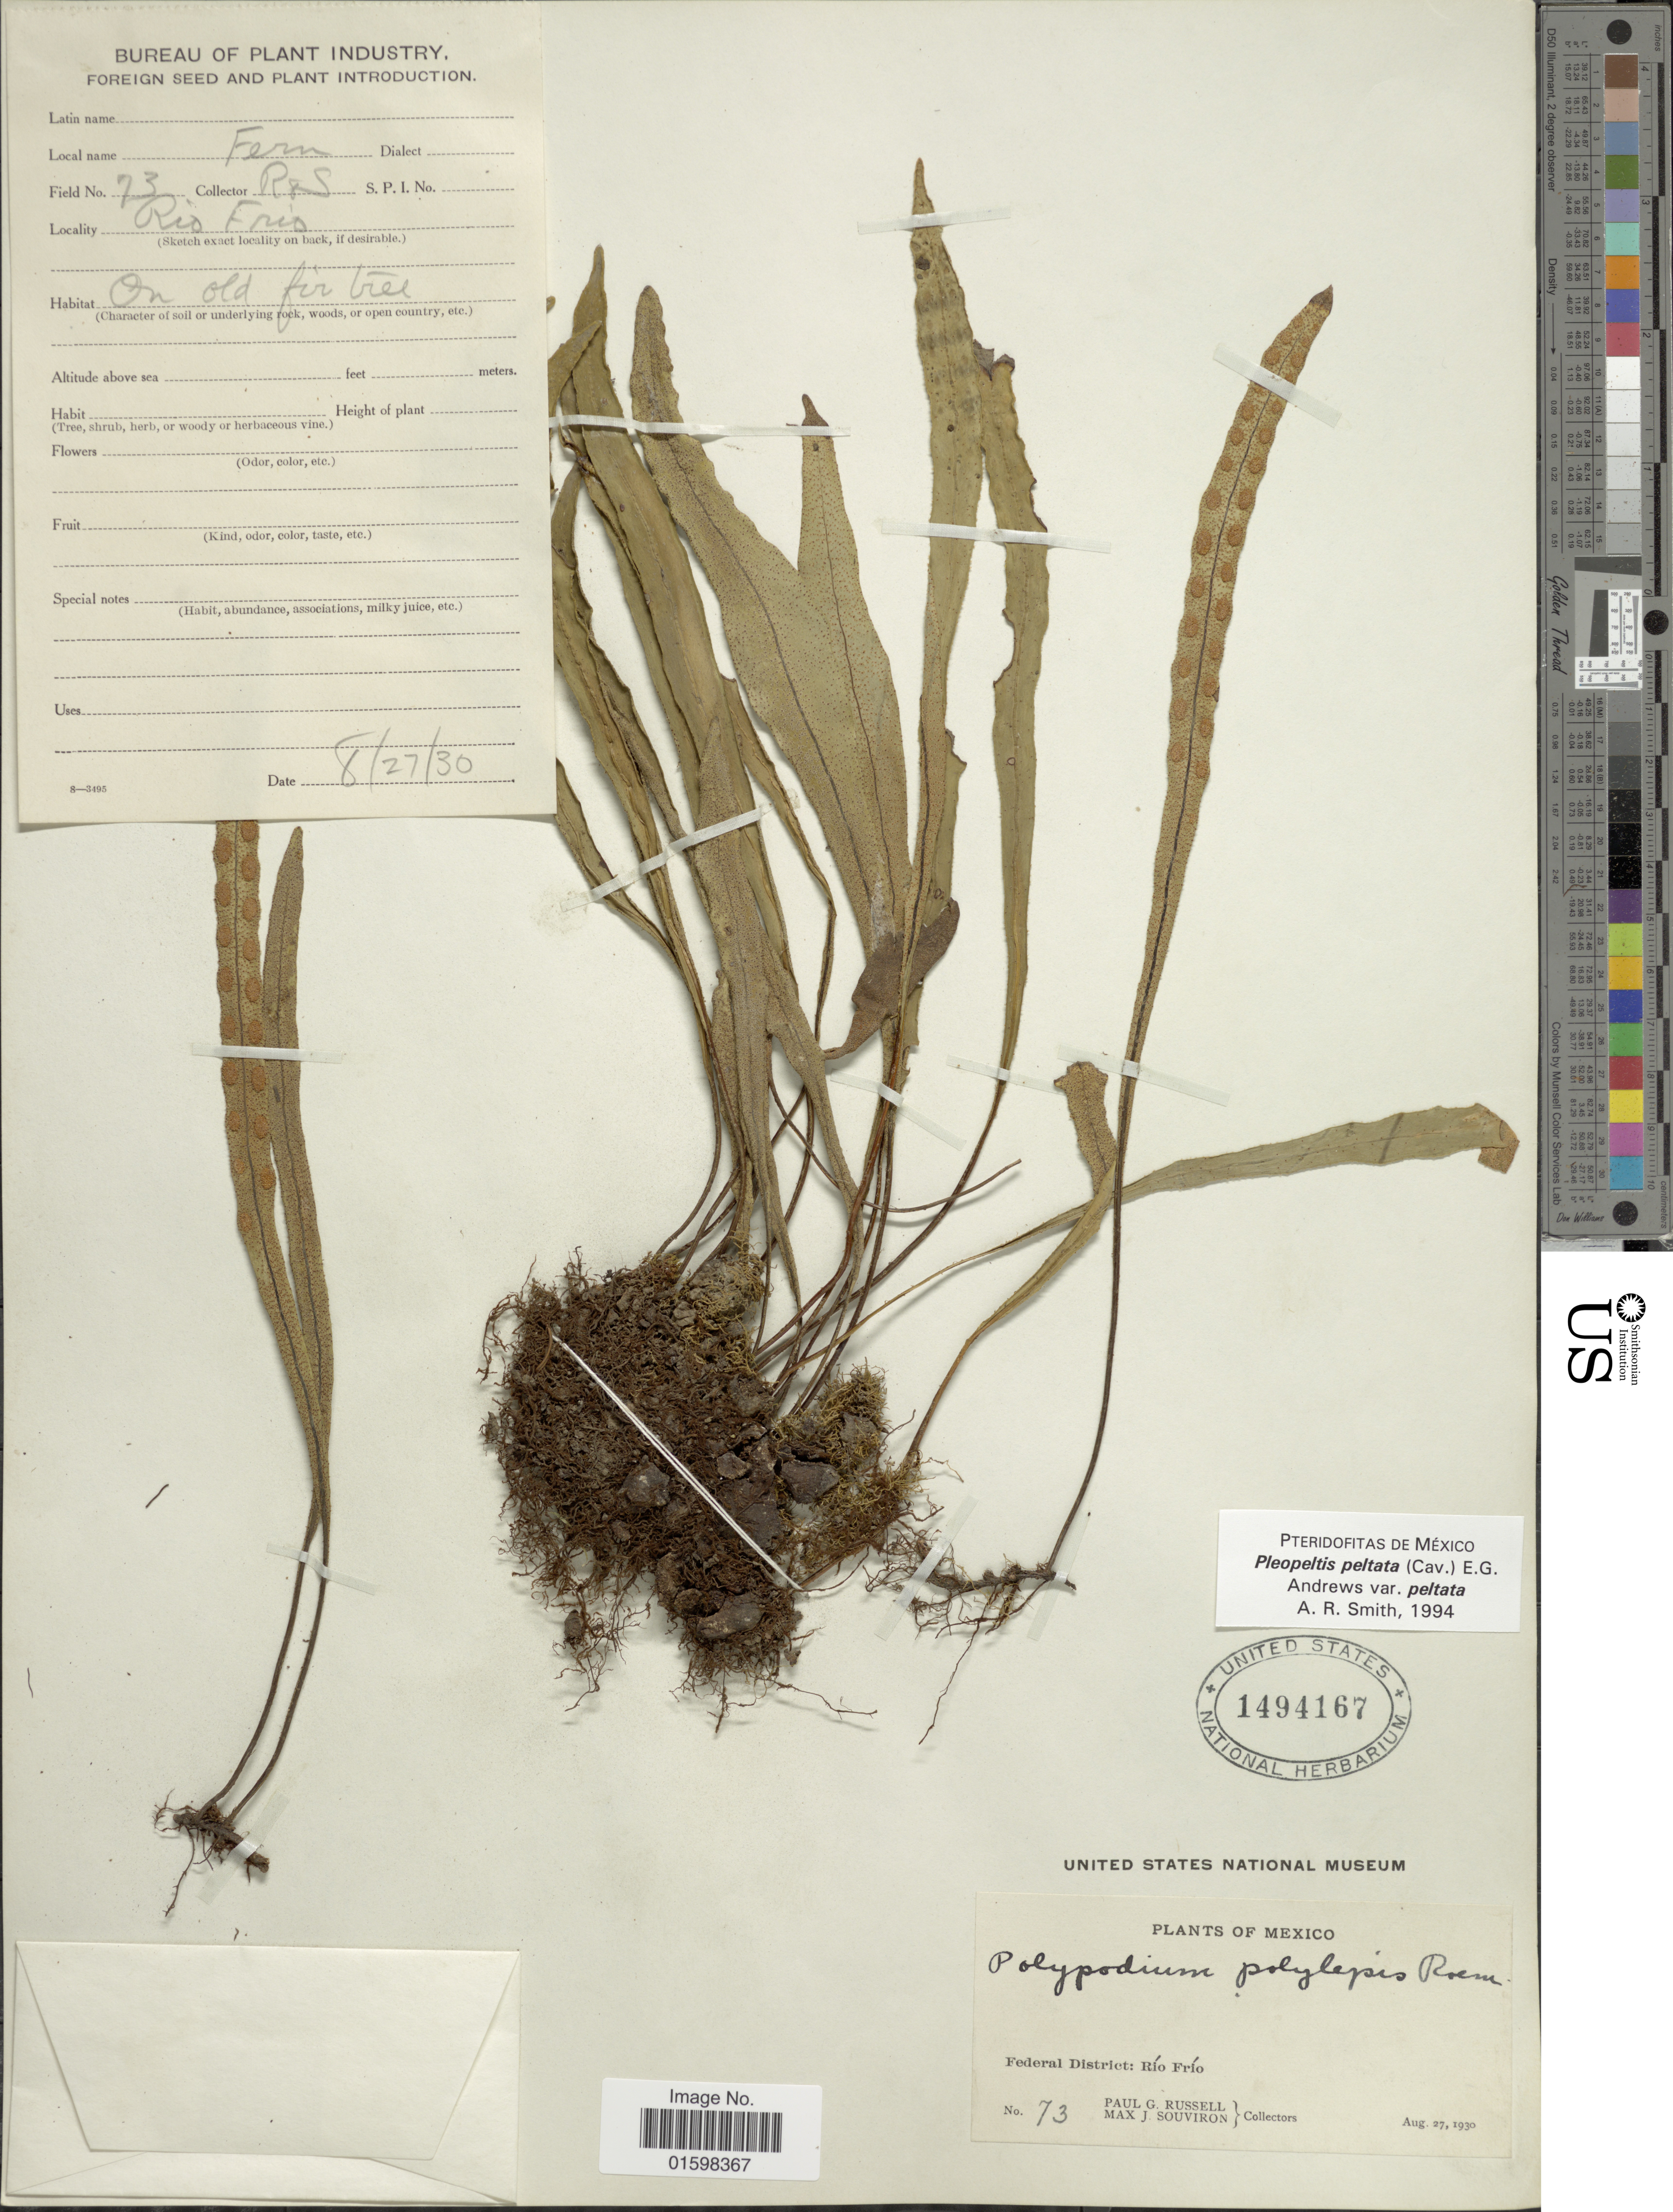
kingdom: Plantae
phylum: Tracheophyta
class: Polypodiopsida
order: Polypodiales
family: Polypodiaceae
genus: Pleopeltis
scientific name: Pleopeltis polylepis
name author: (Roem. ex Kunze) T. Moore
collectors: P. G. Russell & M. J. Souviron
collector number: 73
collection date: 1930-08-27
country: Mexico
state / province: Distrito Federal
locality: Federal District: Rio Frio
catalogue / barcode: US 1494167